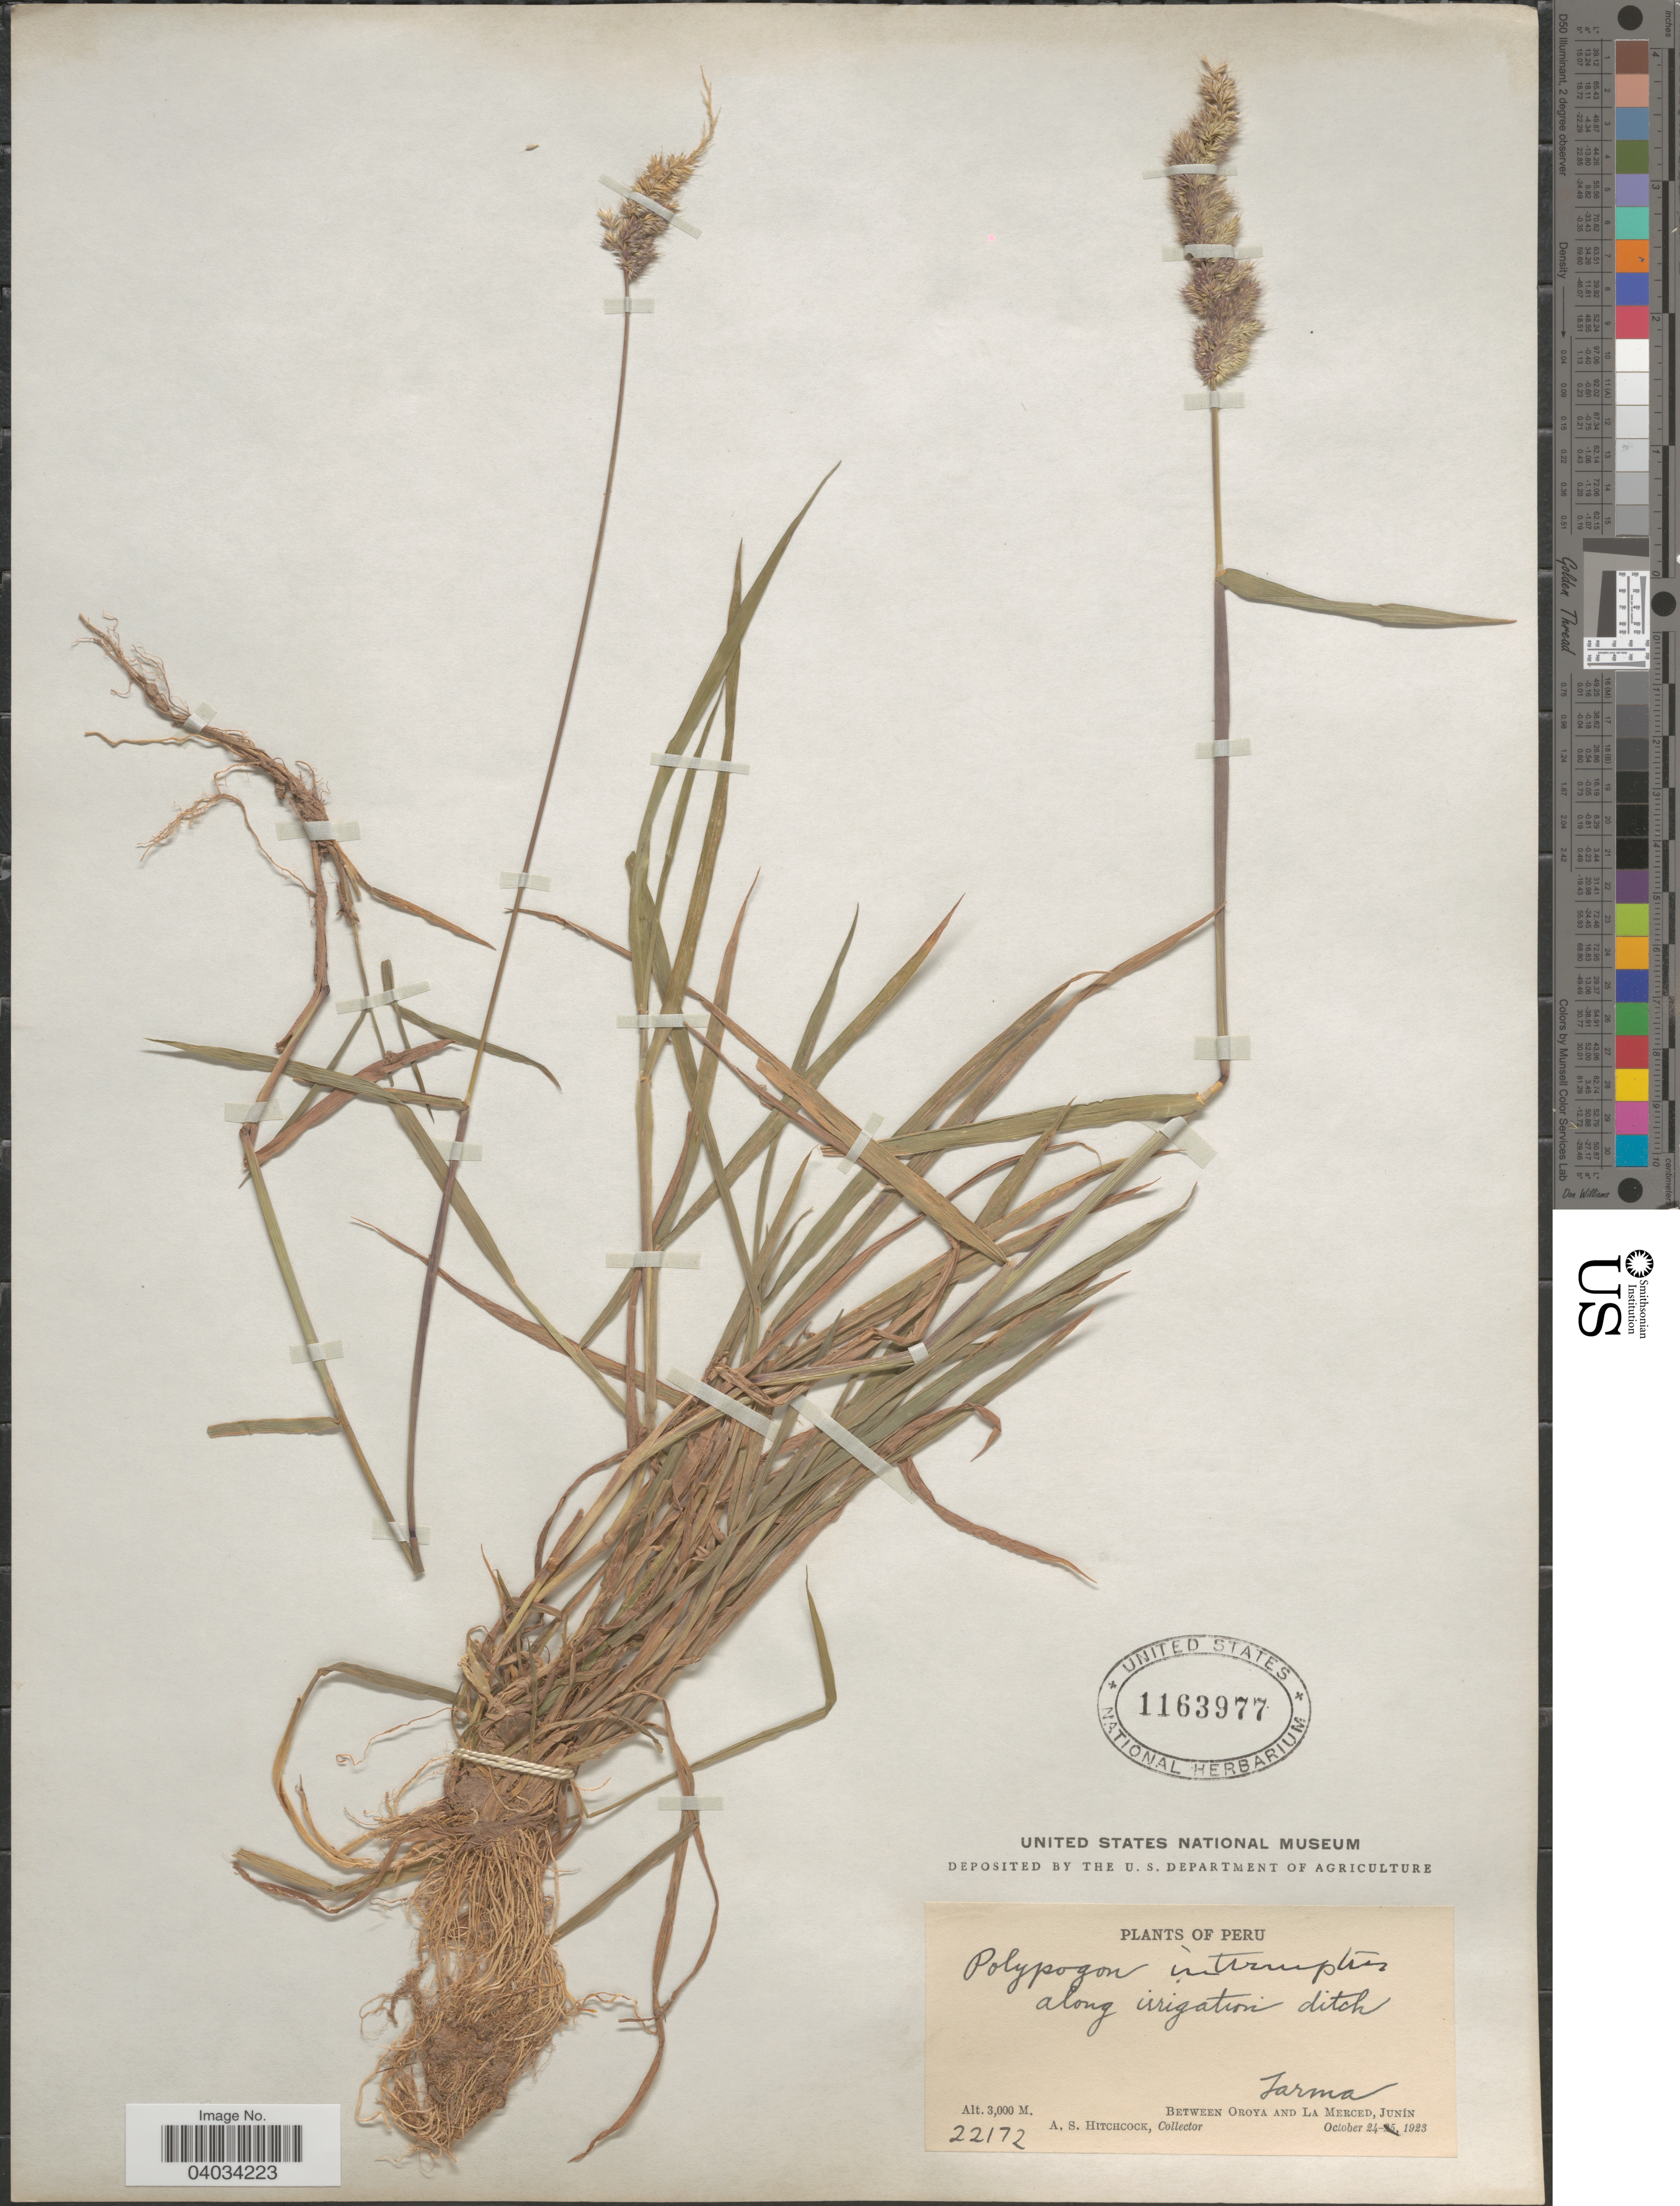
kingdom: Plantae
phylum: Tracheophyta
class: Liliopsida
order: Poales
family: Poaceae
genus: Polypogon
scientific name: Polypogon interruptus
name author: Kunth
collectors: A. S. Hitchcock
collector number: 22172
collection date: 1923-10-24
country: Peru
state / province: Junín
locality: Tarma. Between Oroya and La Merced.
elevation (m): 3000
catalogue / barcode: US 1163977